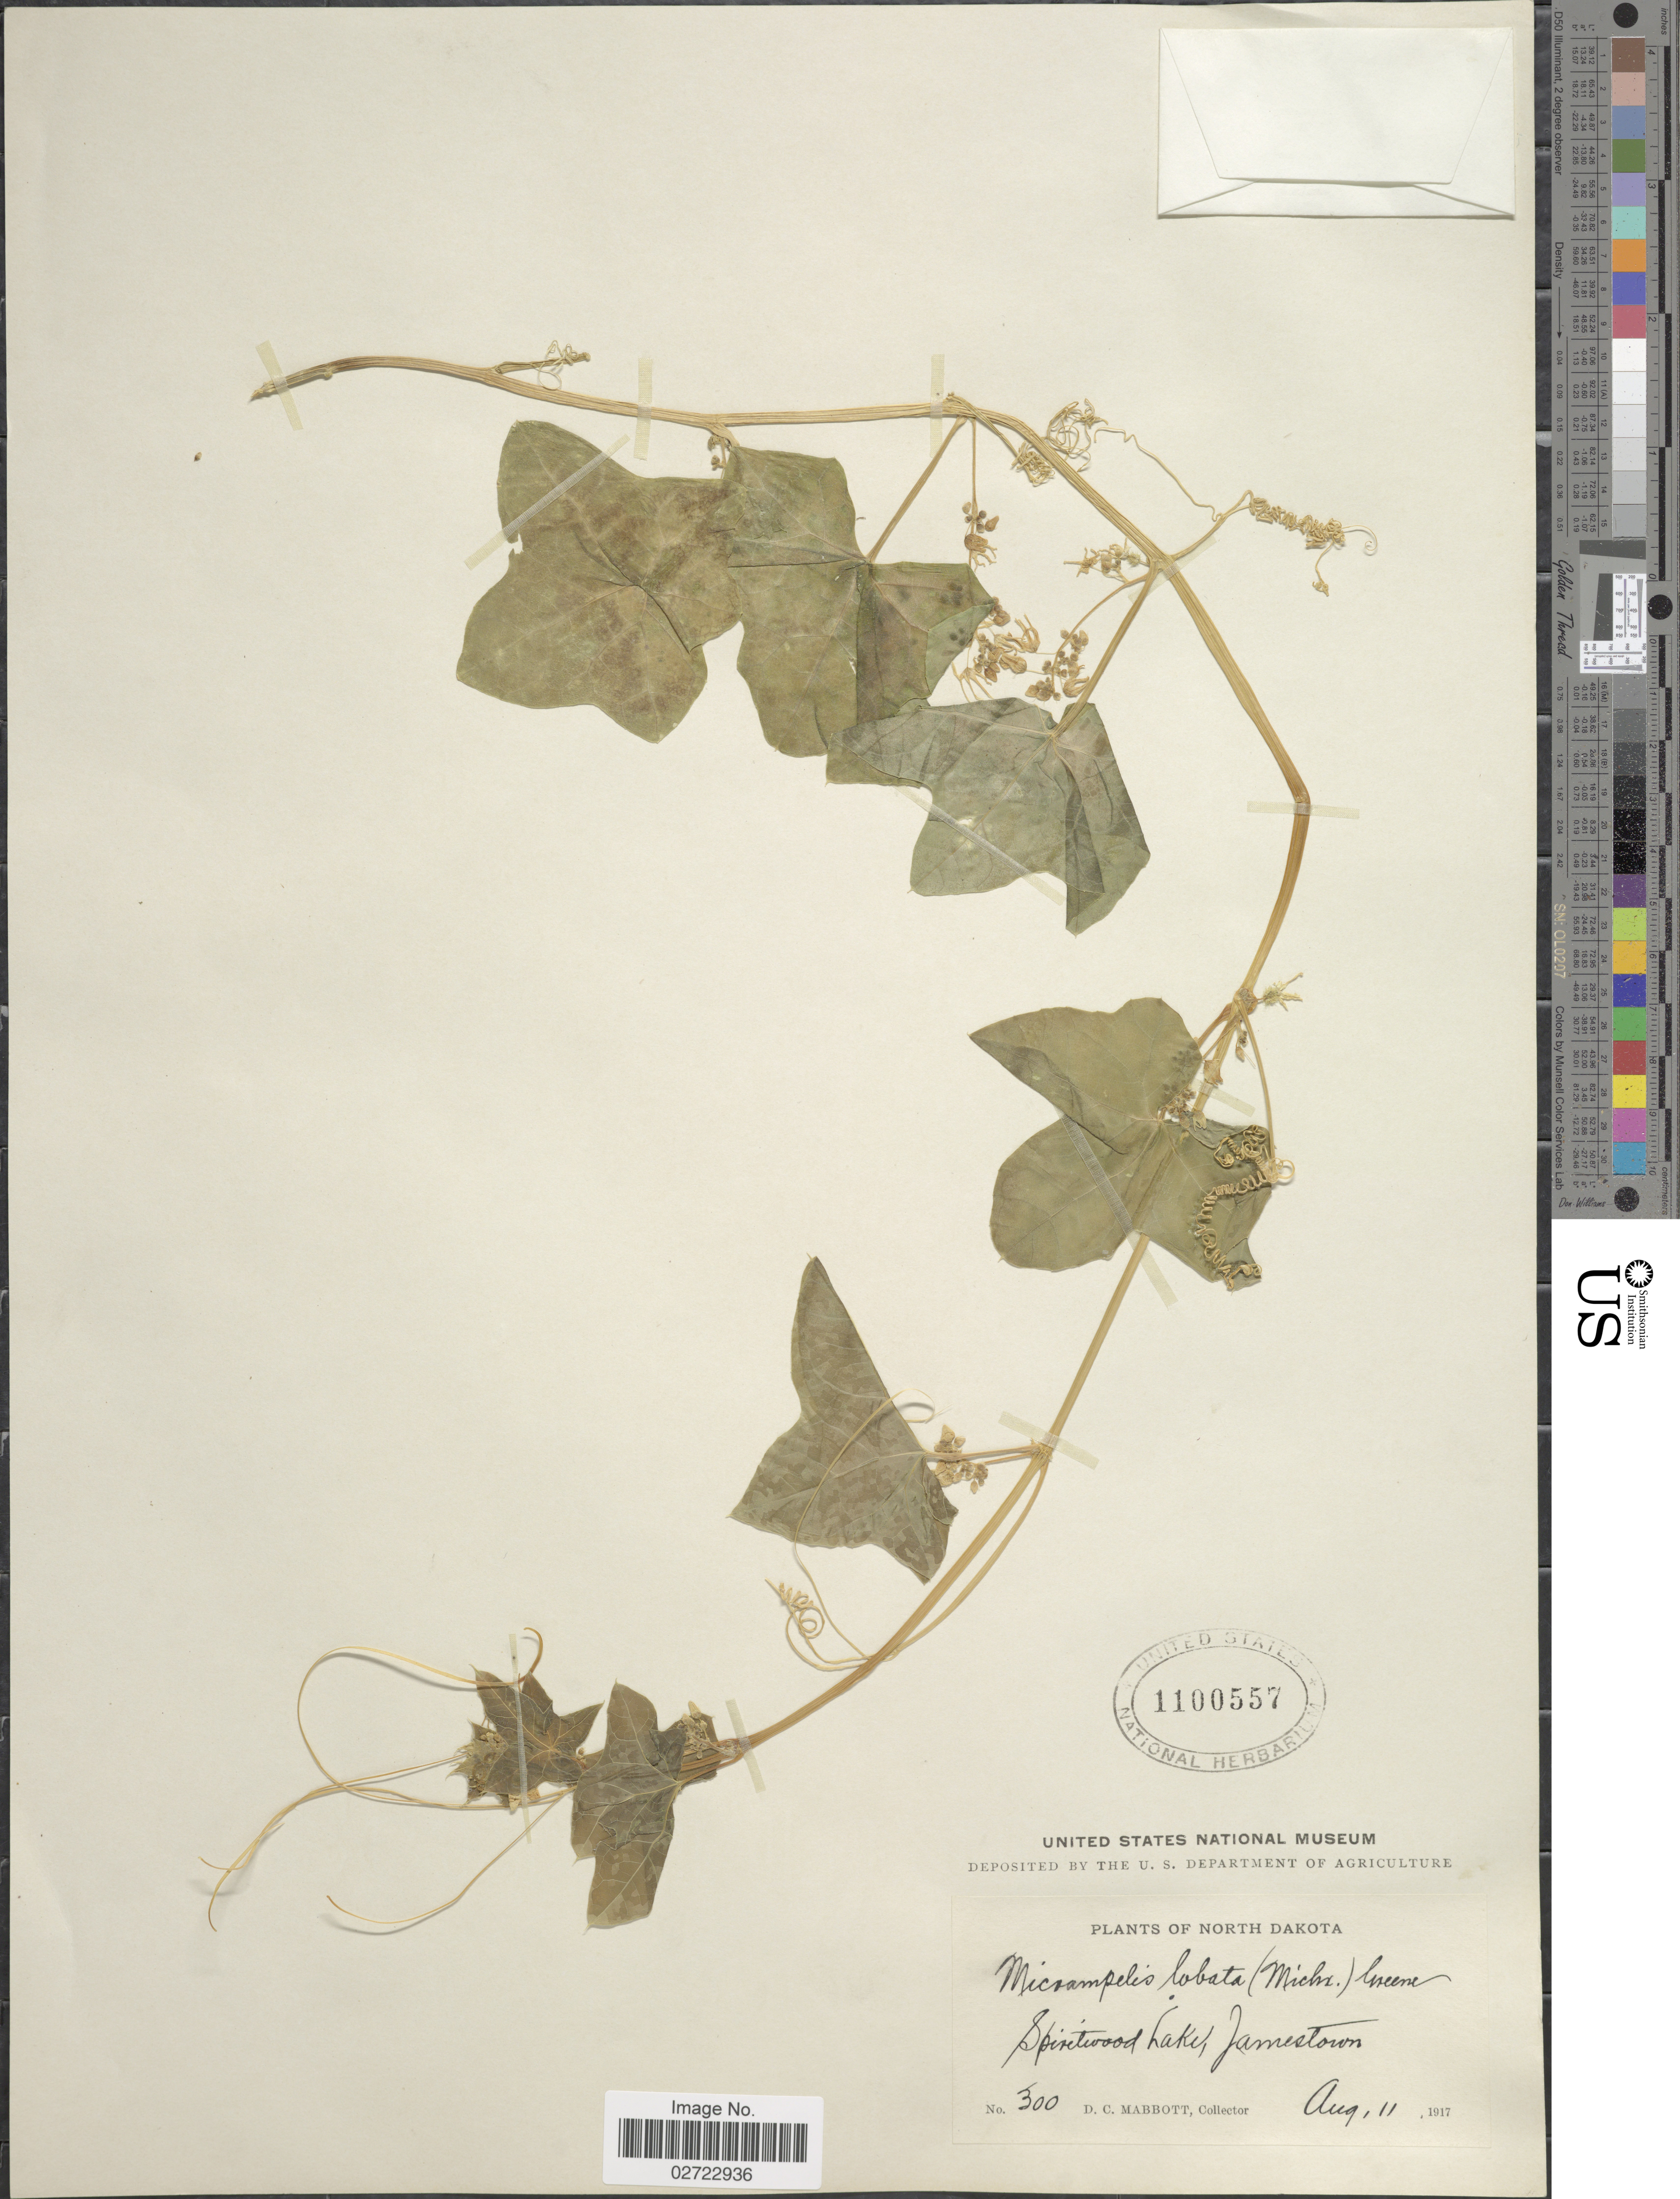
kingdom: Plantae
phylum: Tracheophyta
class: Magnoliopsida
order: Cucurbitales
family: Cucurbitaceae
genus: Echinocystis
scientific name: Echinocystis lobata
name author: (Michx.) Torr. & A. Gray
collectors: D. Mabbott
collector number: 300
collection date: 1917-08-11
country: United States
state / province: North Dakota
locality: Spiritwood Lake, Jamestown.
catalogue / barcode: US 1100557